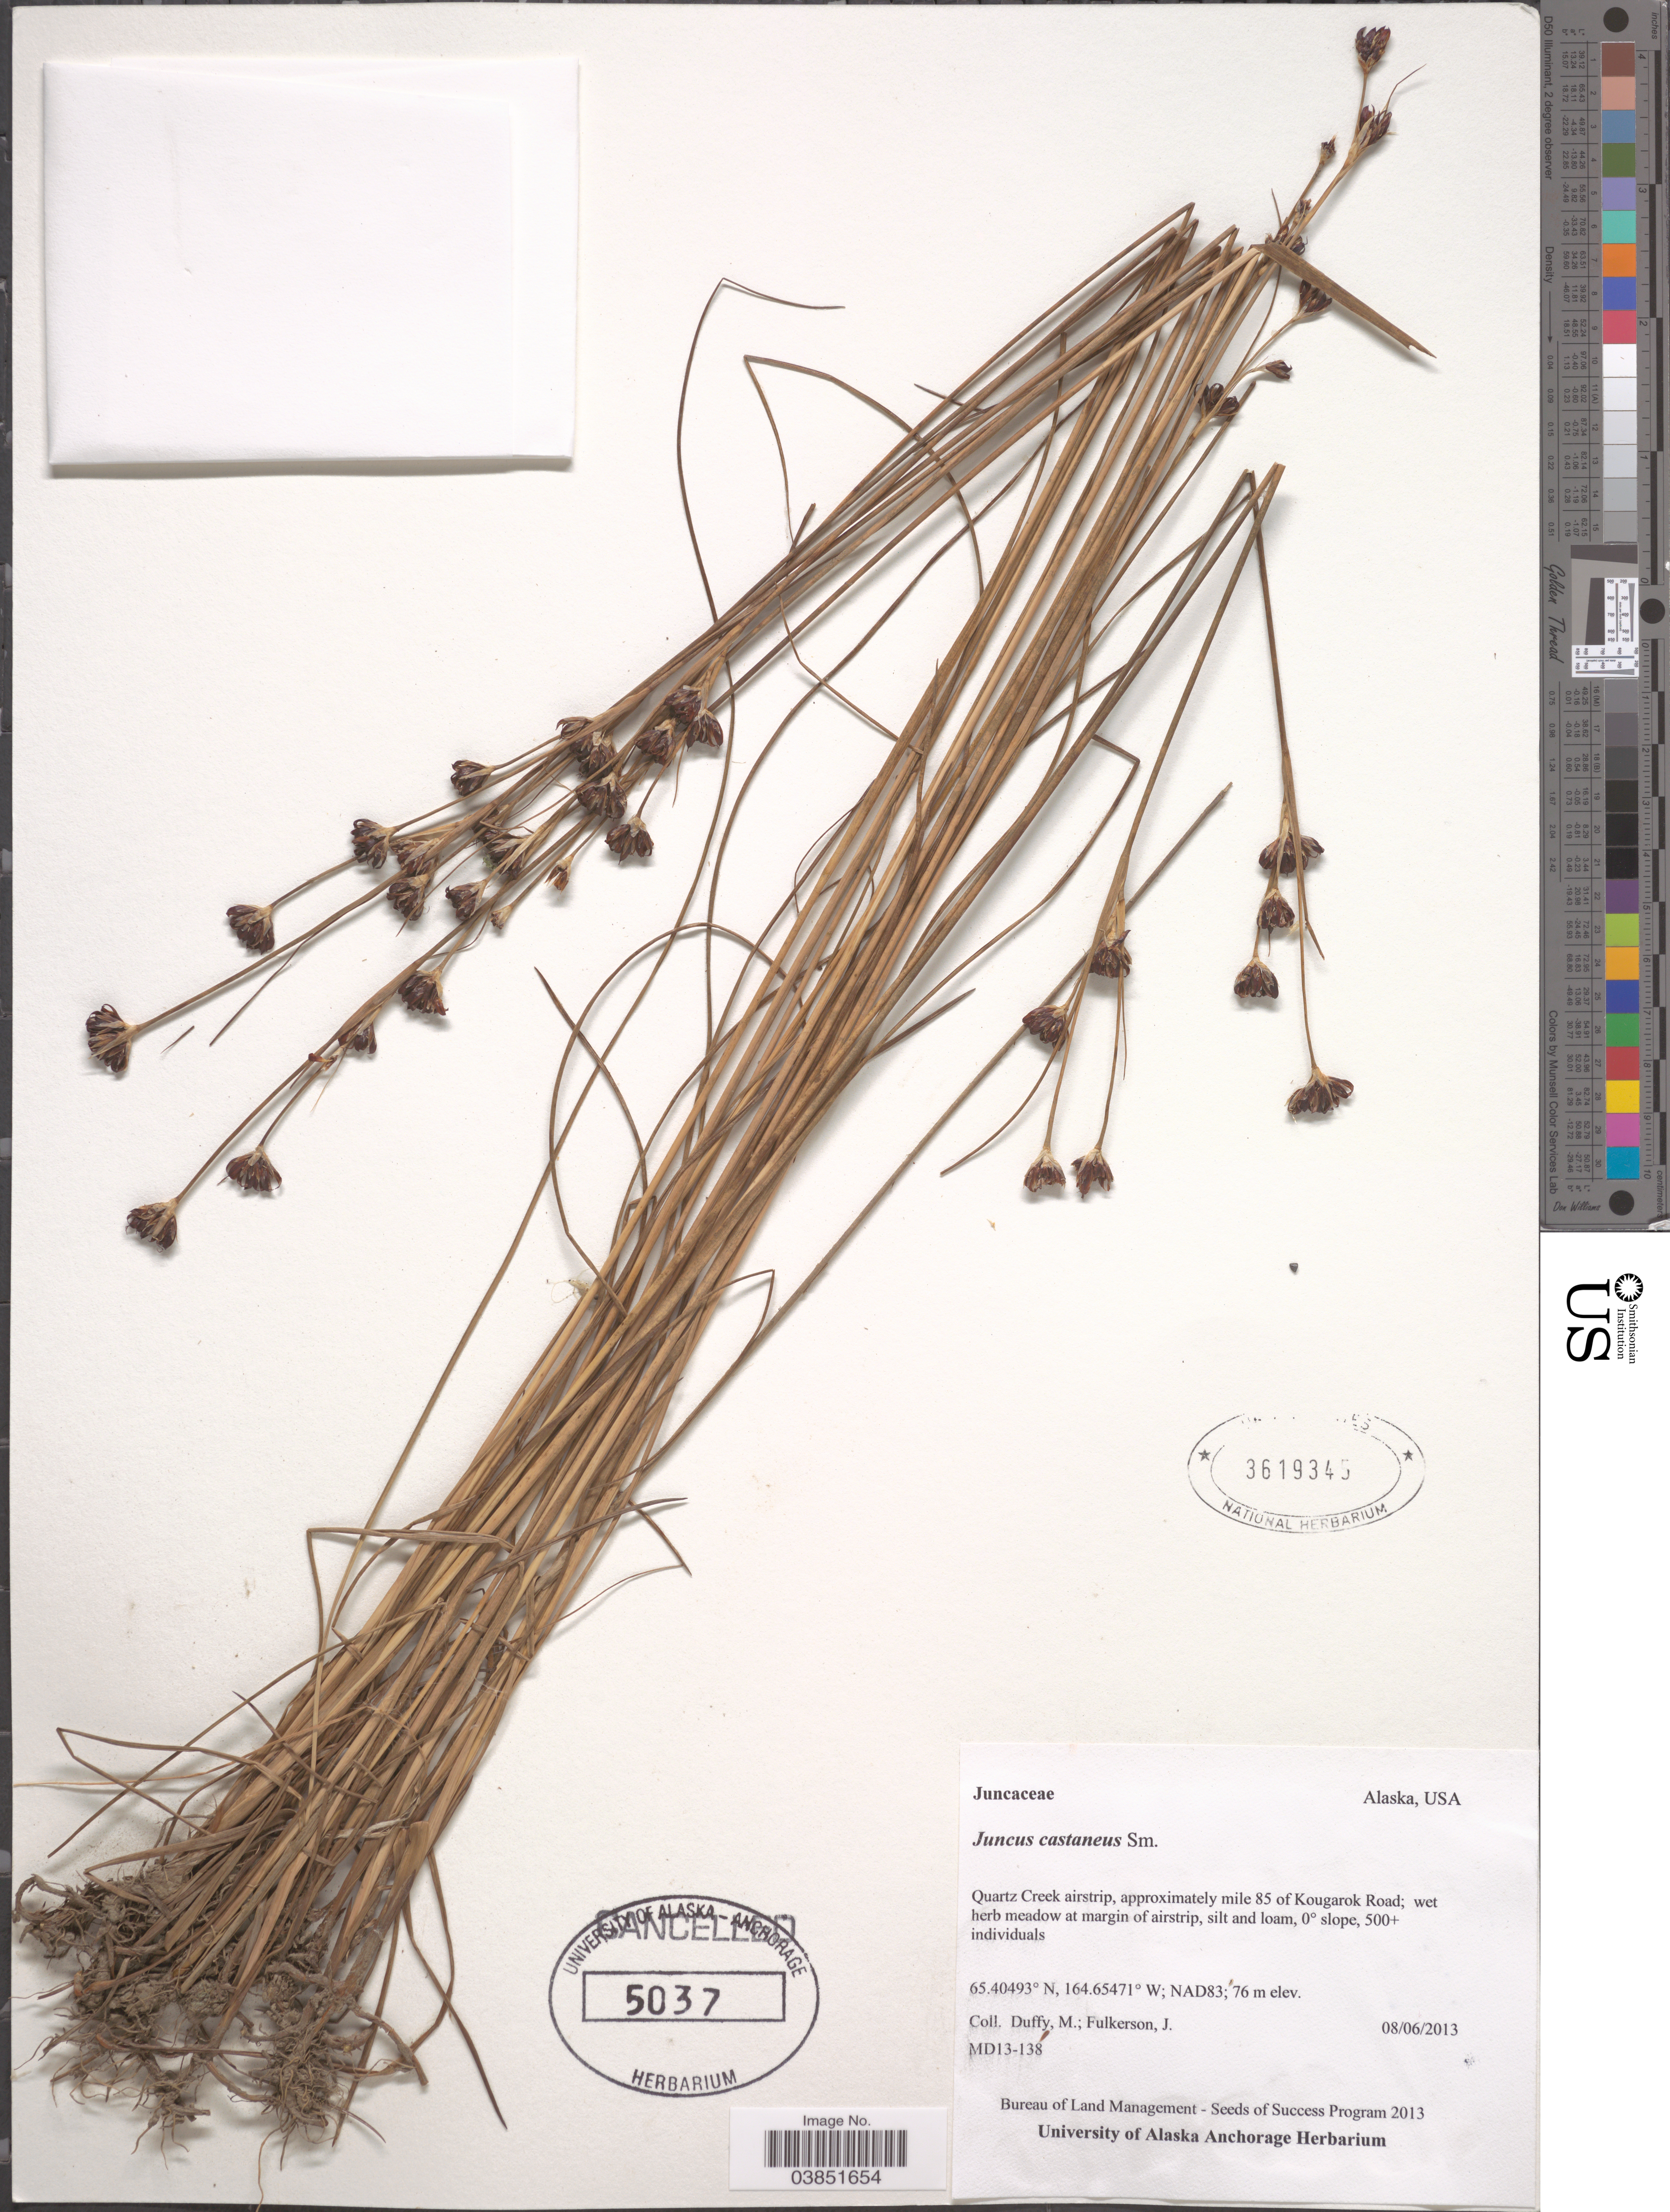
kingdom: Plantae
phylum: Tracheophyta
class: Liliopsida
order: Poales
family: Juncaceae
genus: Juncus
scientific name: Juncus castaneus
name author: Sm.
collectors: M. Duffy & J. Fulkerson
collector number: MD13-138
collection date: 2013-08-06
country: United States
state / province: Alaska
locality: Quartz Creek airstrip, approximately mile 85 of Kougarok Road; 0° slope.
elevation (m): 76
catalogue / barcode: US 3619345